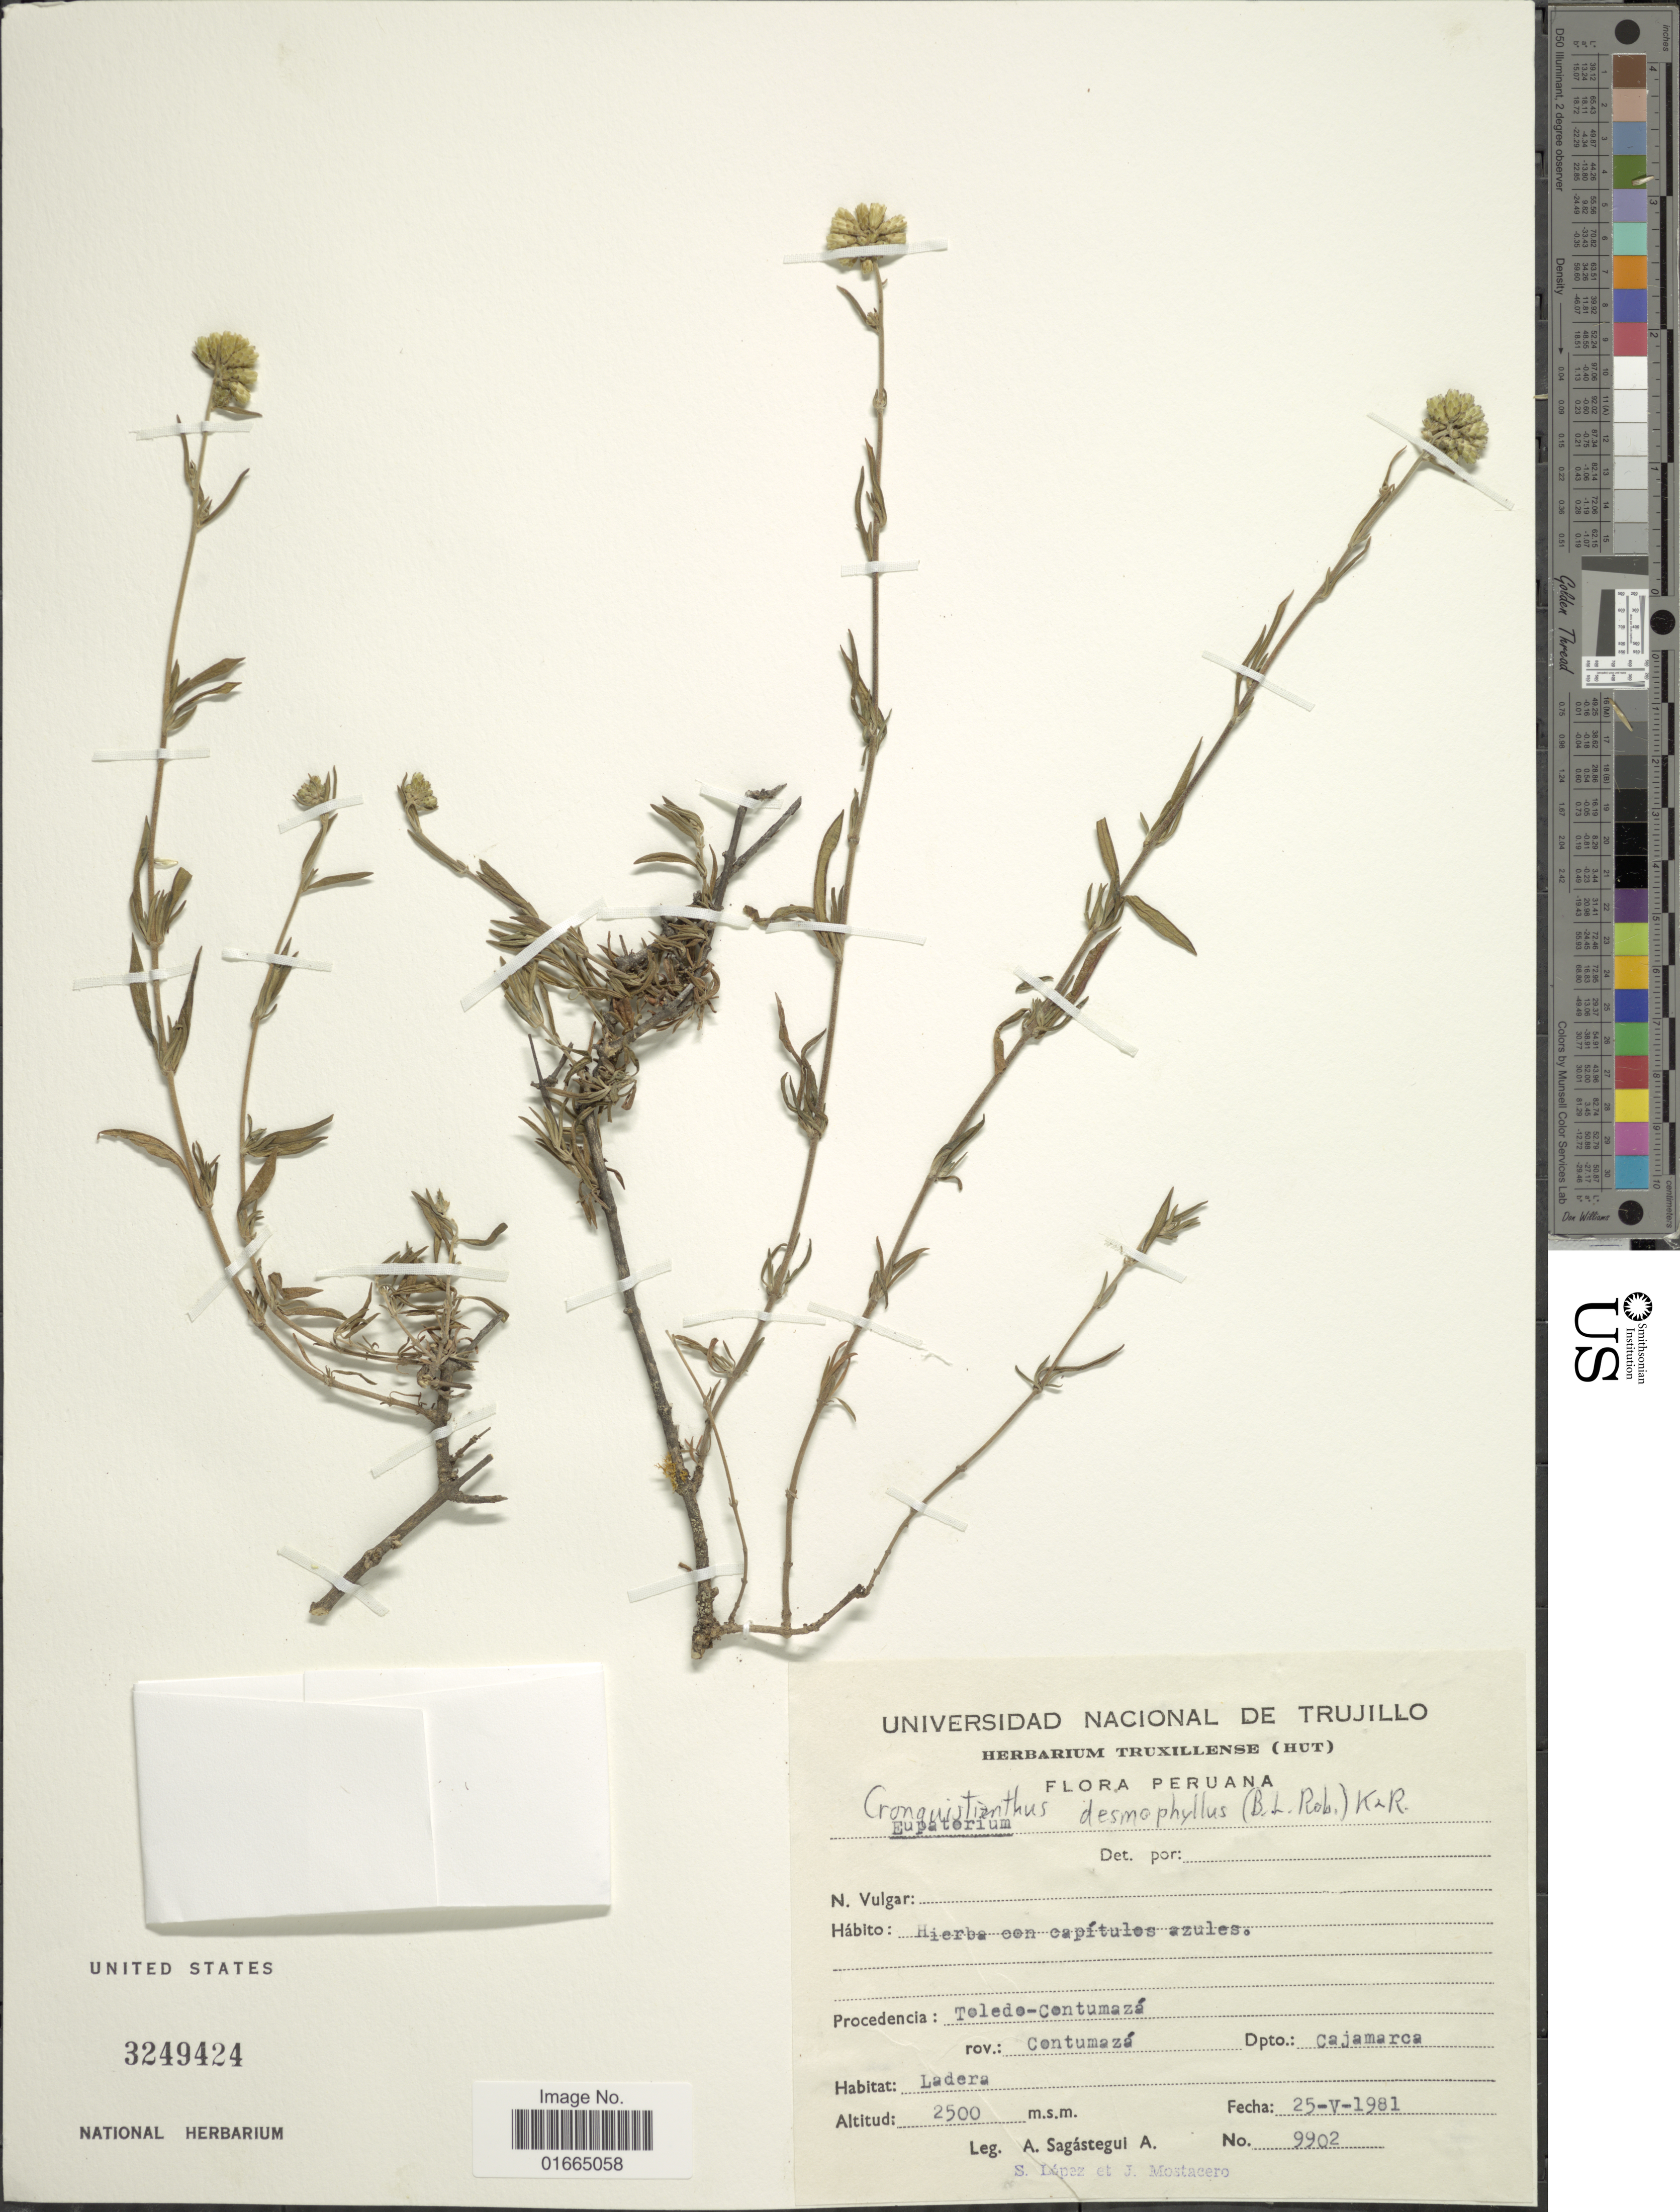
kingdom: Plantae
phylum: Tracheophyta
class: Magnoliopsida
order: Asterales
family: Asteraceae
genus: Cronquistianthus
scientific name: Cronquistianthus desmophyllus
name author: (B.L. Rob.) R.M. King & H. Rob.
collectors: A. Sagástegui A., S. Lopez & J. Mostacero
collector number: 9902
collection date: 1981-05-25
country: Peru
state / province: Cajamarca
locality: Teledo - Centumazá. Prov.: Centumazá. Dpto.: Cajamarca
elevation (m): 2500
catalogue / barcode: US 3249424